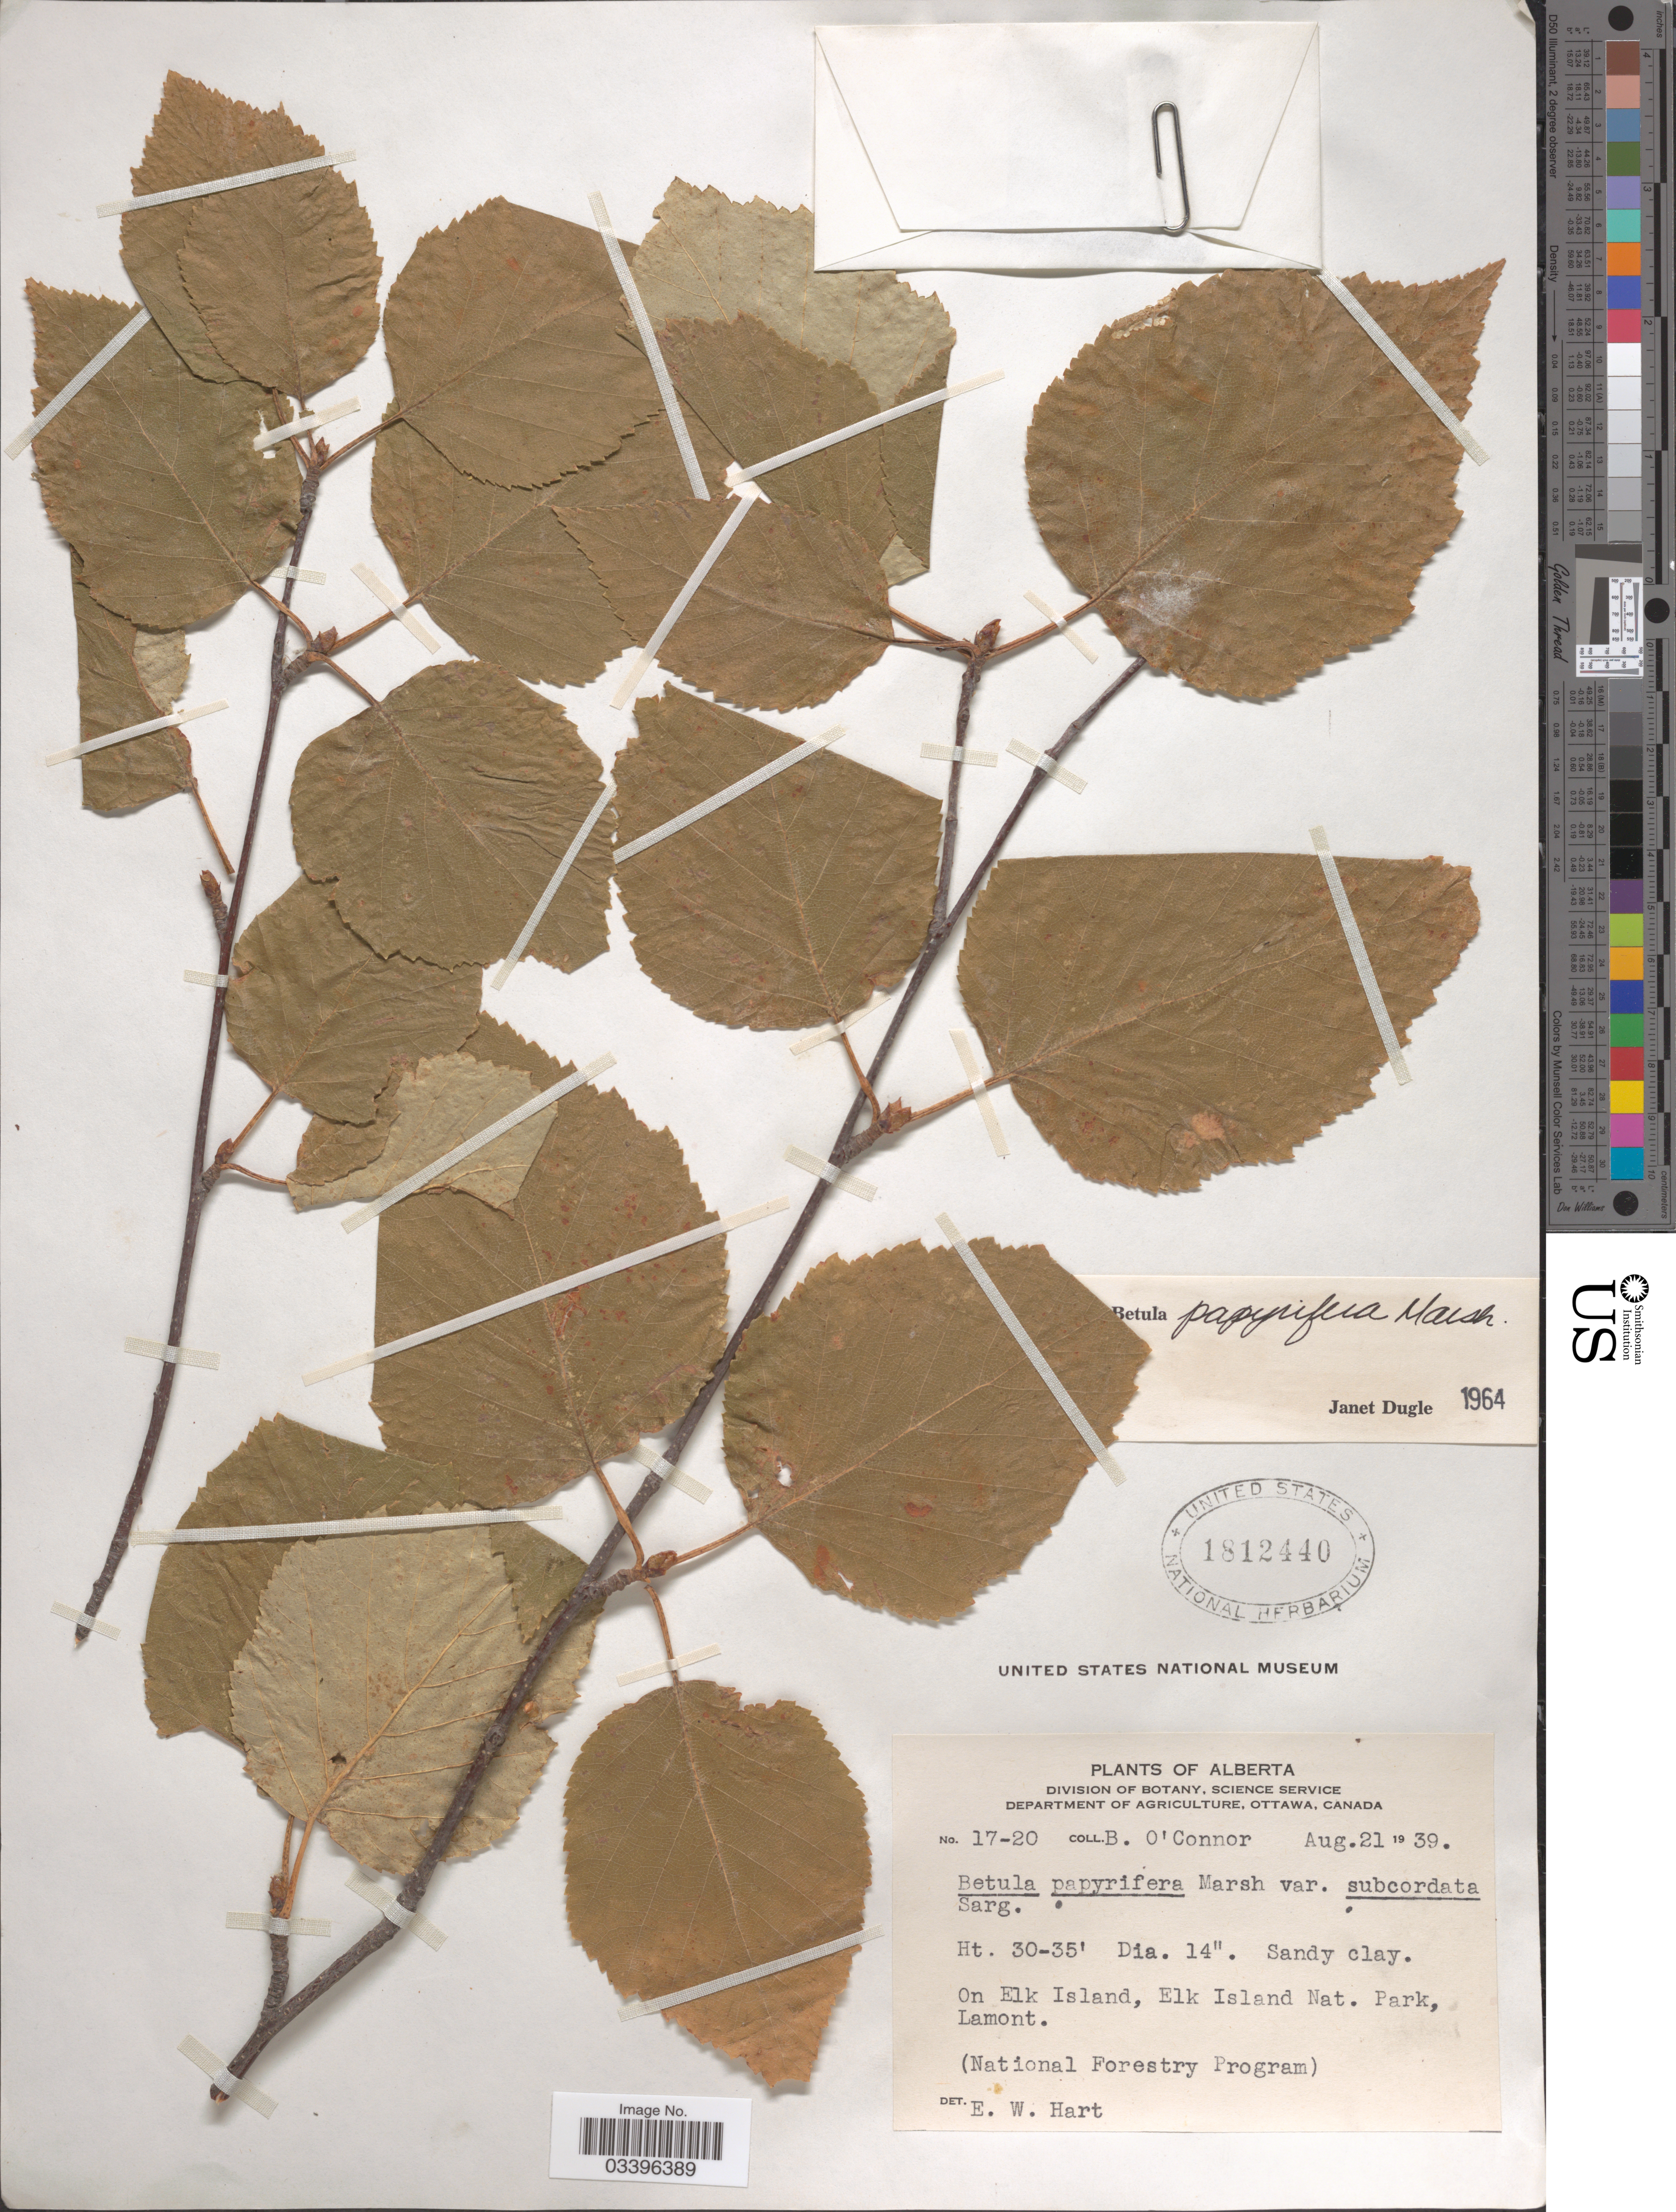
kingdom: Plantae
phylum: Tracheophyta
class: Magnoliopsida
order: Fagales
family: Betulaceae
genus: Betula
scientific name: Betula papyrifera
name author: Marshall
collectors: B. O'Connor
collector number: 17-20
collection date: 1939-08-21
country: Canada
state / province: Alberta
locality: On Elk Island, Elk Island Nat. Park, Lamont.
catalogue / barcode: US 1812440